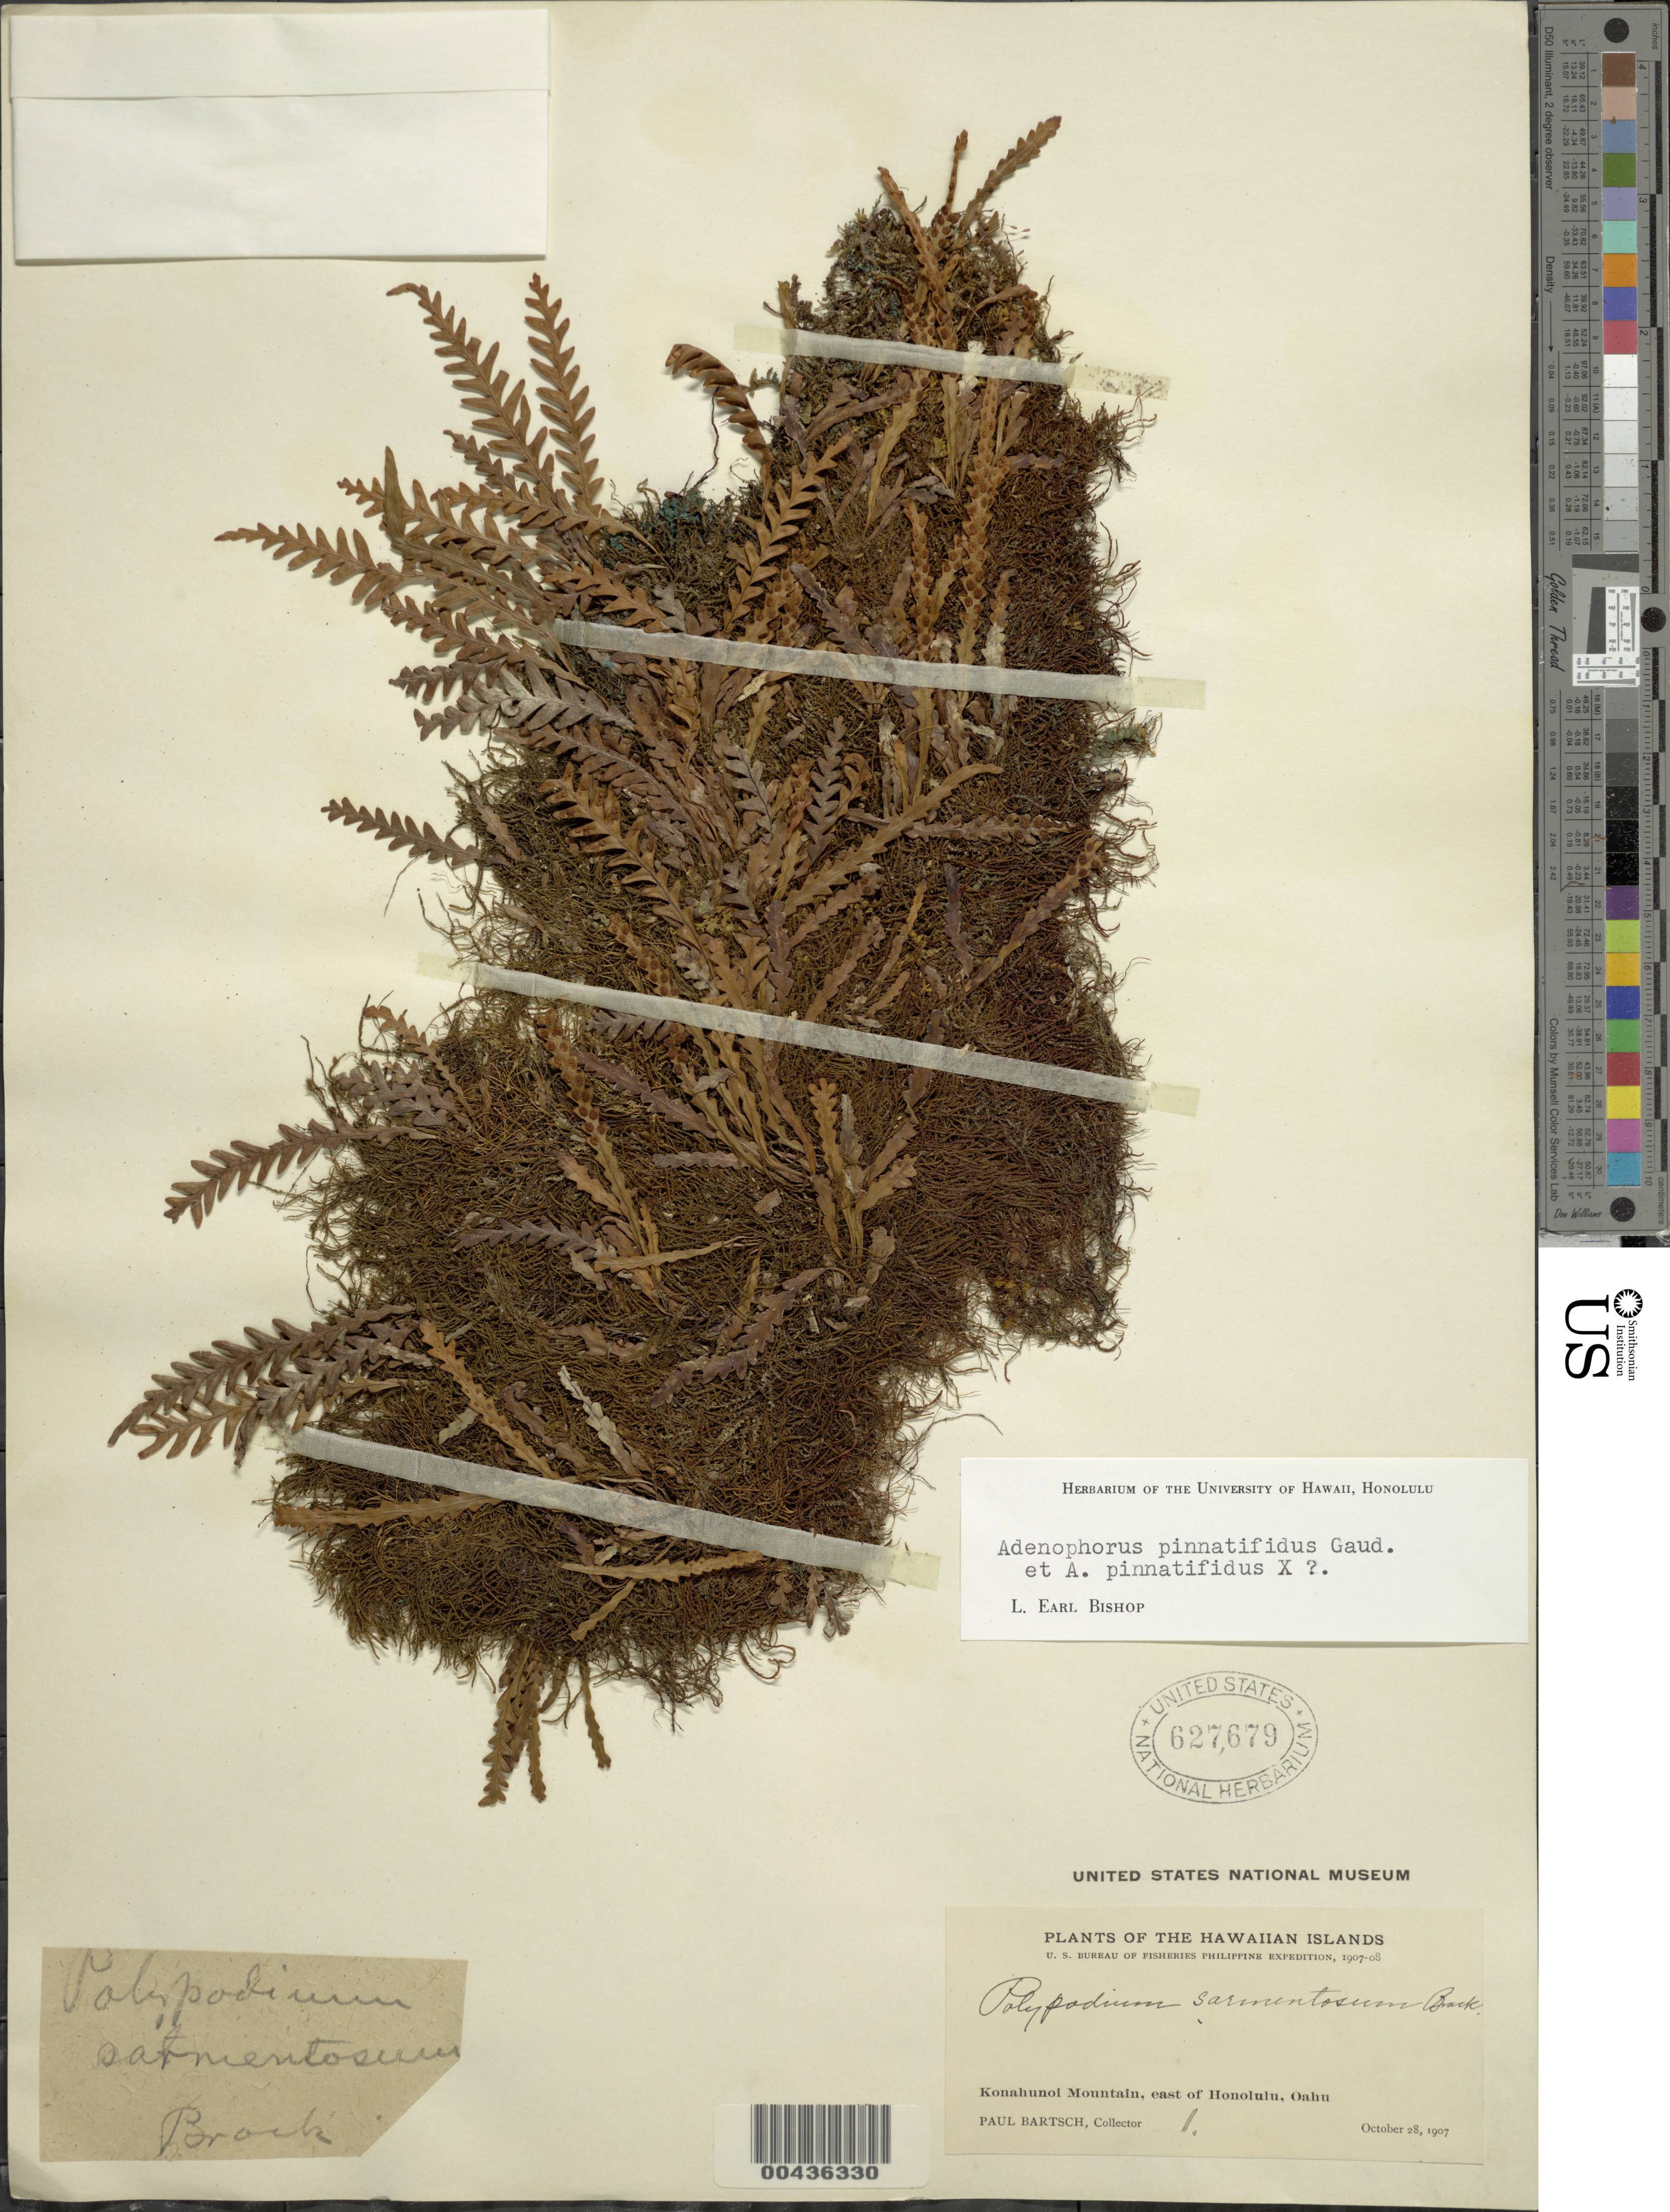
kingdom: Plantae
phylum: Tracheophyta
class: Polypodiopsida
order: Polypodiales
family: Polypodiaceae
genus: Adenophorus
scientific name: Adenophorus pinnatifidus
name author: Gaudich.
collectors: P. Bartsch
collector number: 1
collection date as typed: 28 Oct 1907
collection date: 1907-10-28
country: United States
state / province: Hawaii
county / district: Honolulu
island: Oahu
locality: Konahunoi Mountain, E of Honolulu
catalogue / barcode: US 627679